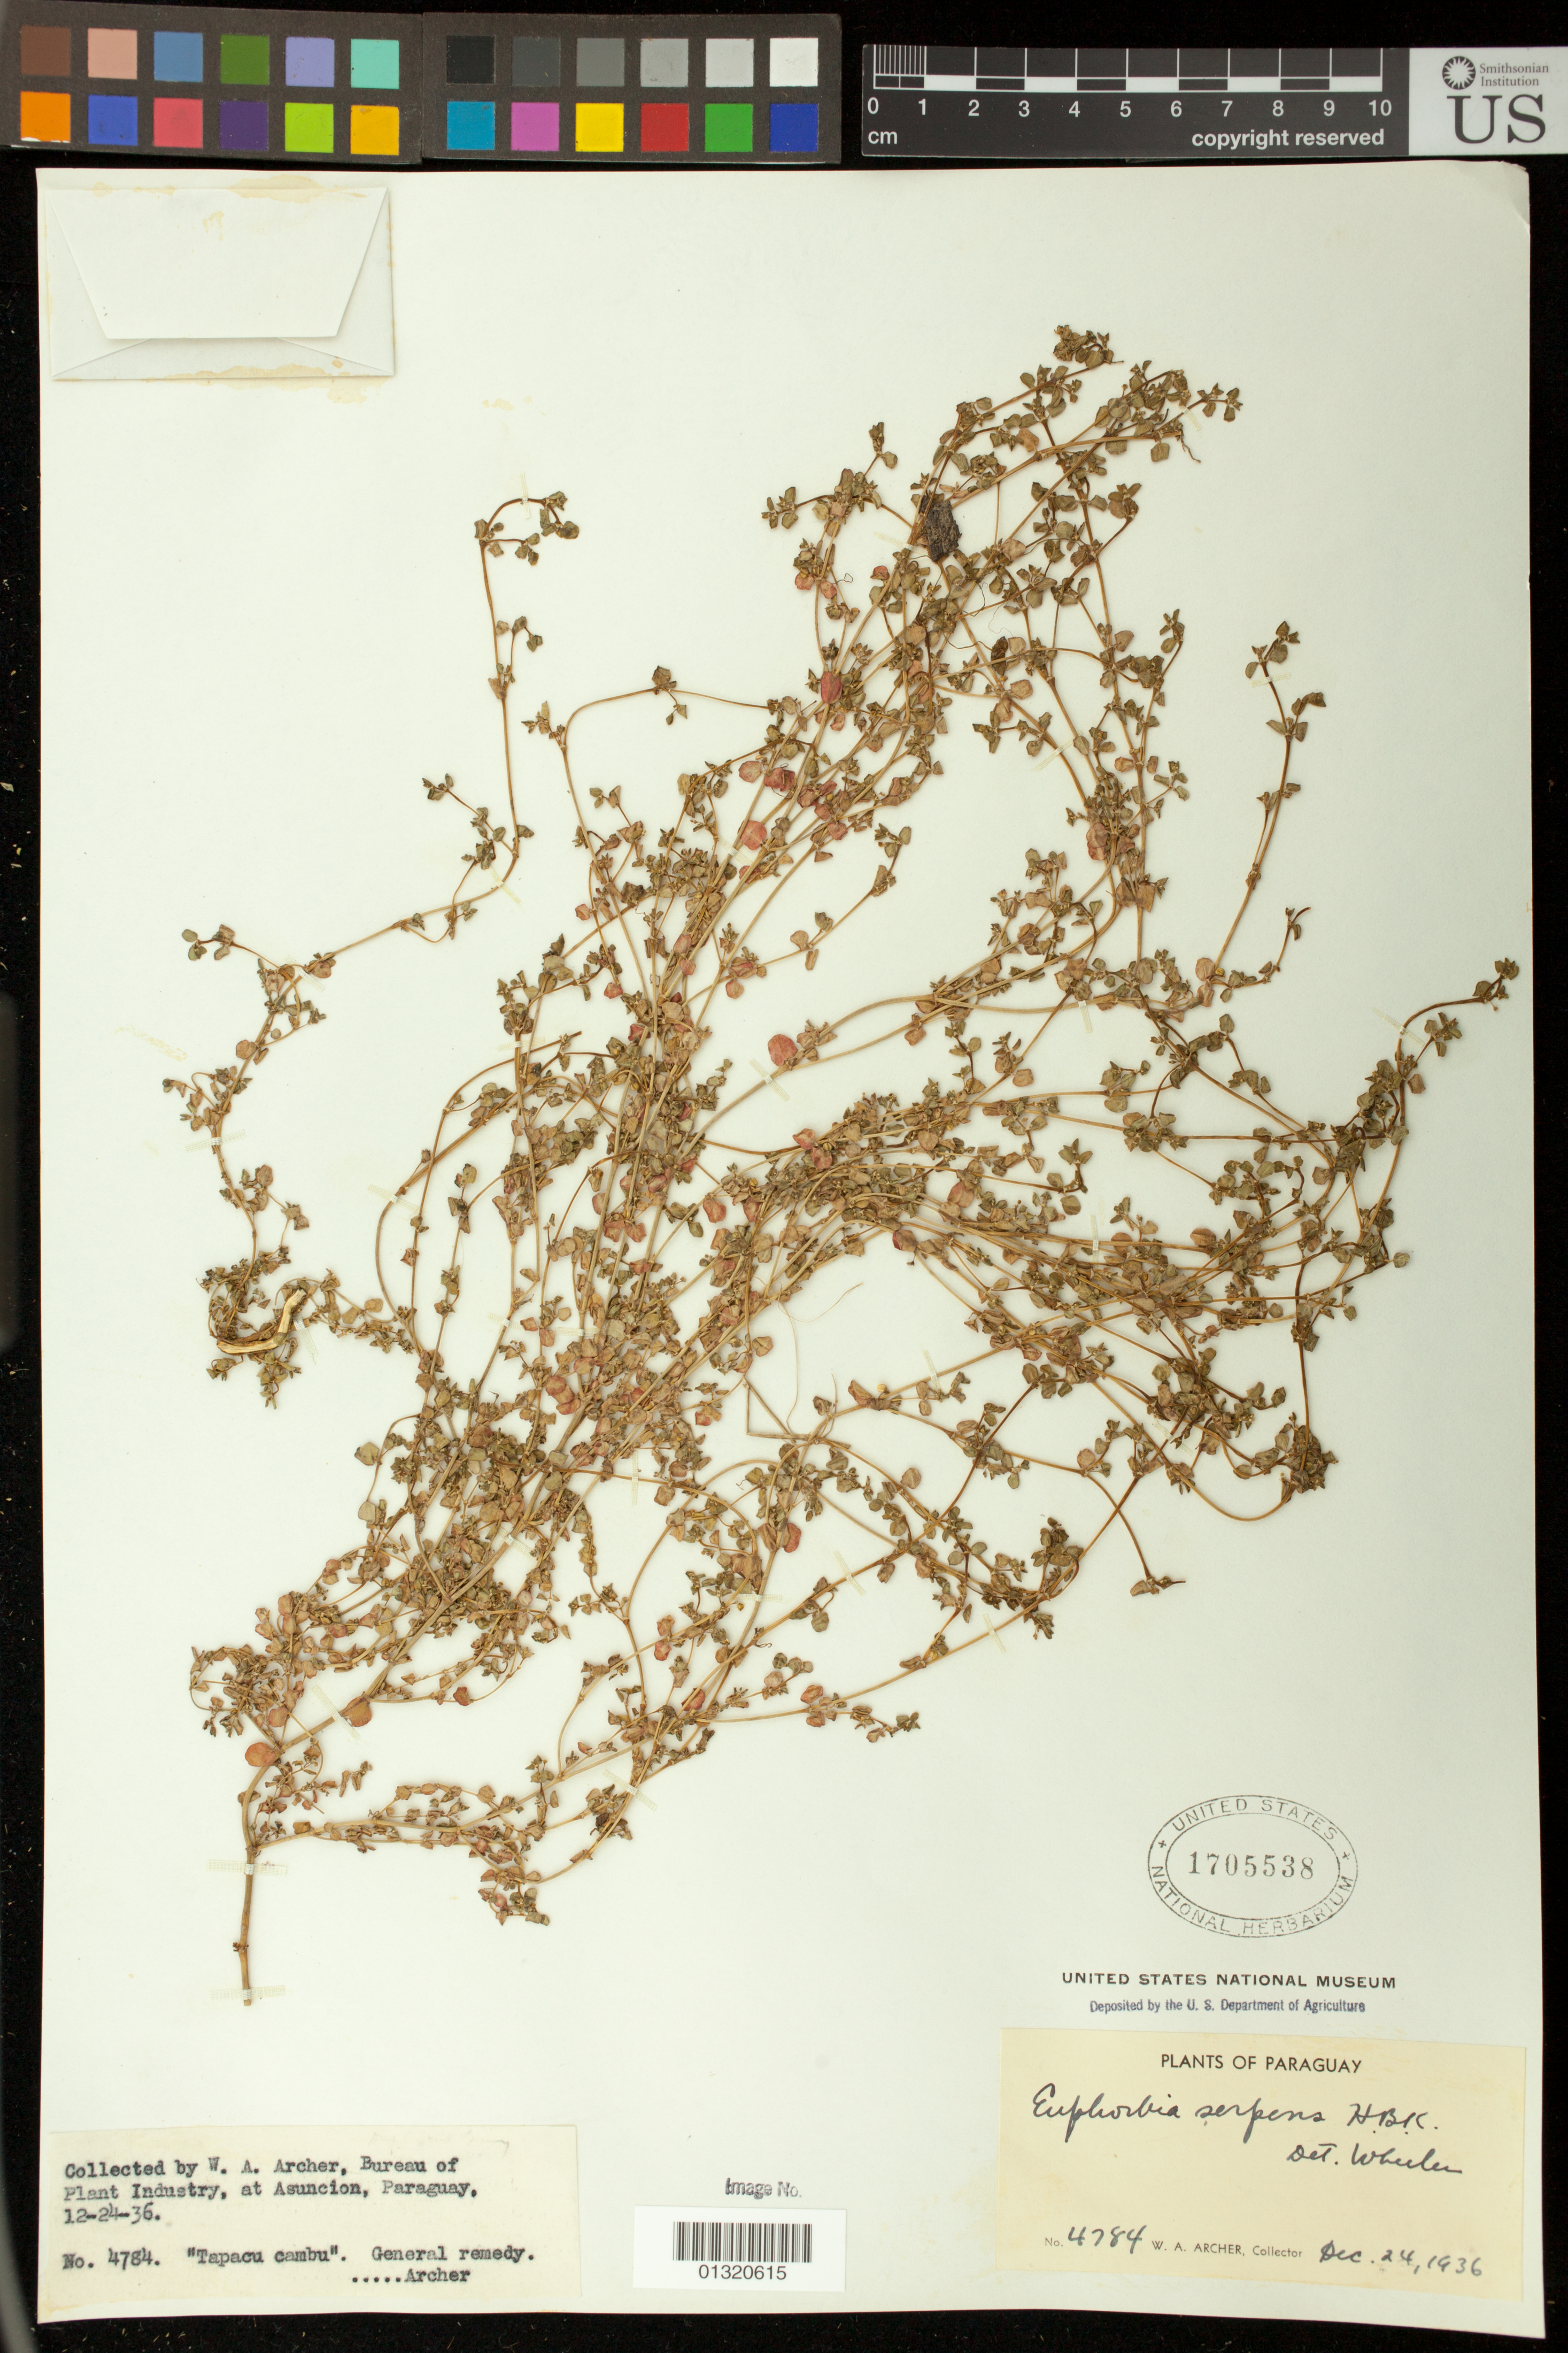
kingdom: Plantae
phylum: Tracheophyta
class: Magnoliopsida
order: Malpighiales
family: Euphorbiaceae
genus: Euphorbia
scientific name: Euphorbia serpens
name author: Kunth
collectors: W. A. Archer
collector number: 4784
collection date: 1936-12-24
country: Paraguay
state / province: Asuncion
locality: Asuncion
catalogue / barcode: US 1705538